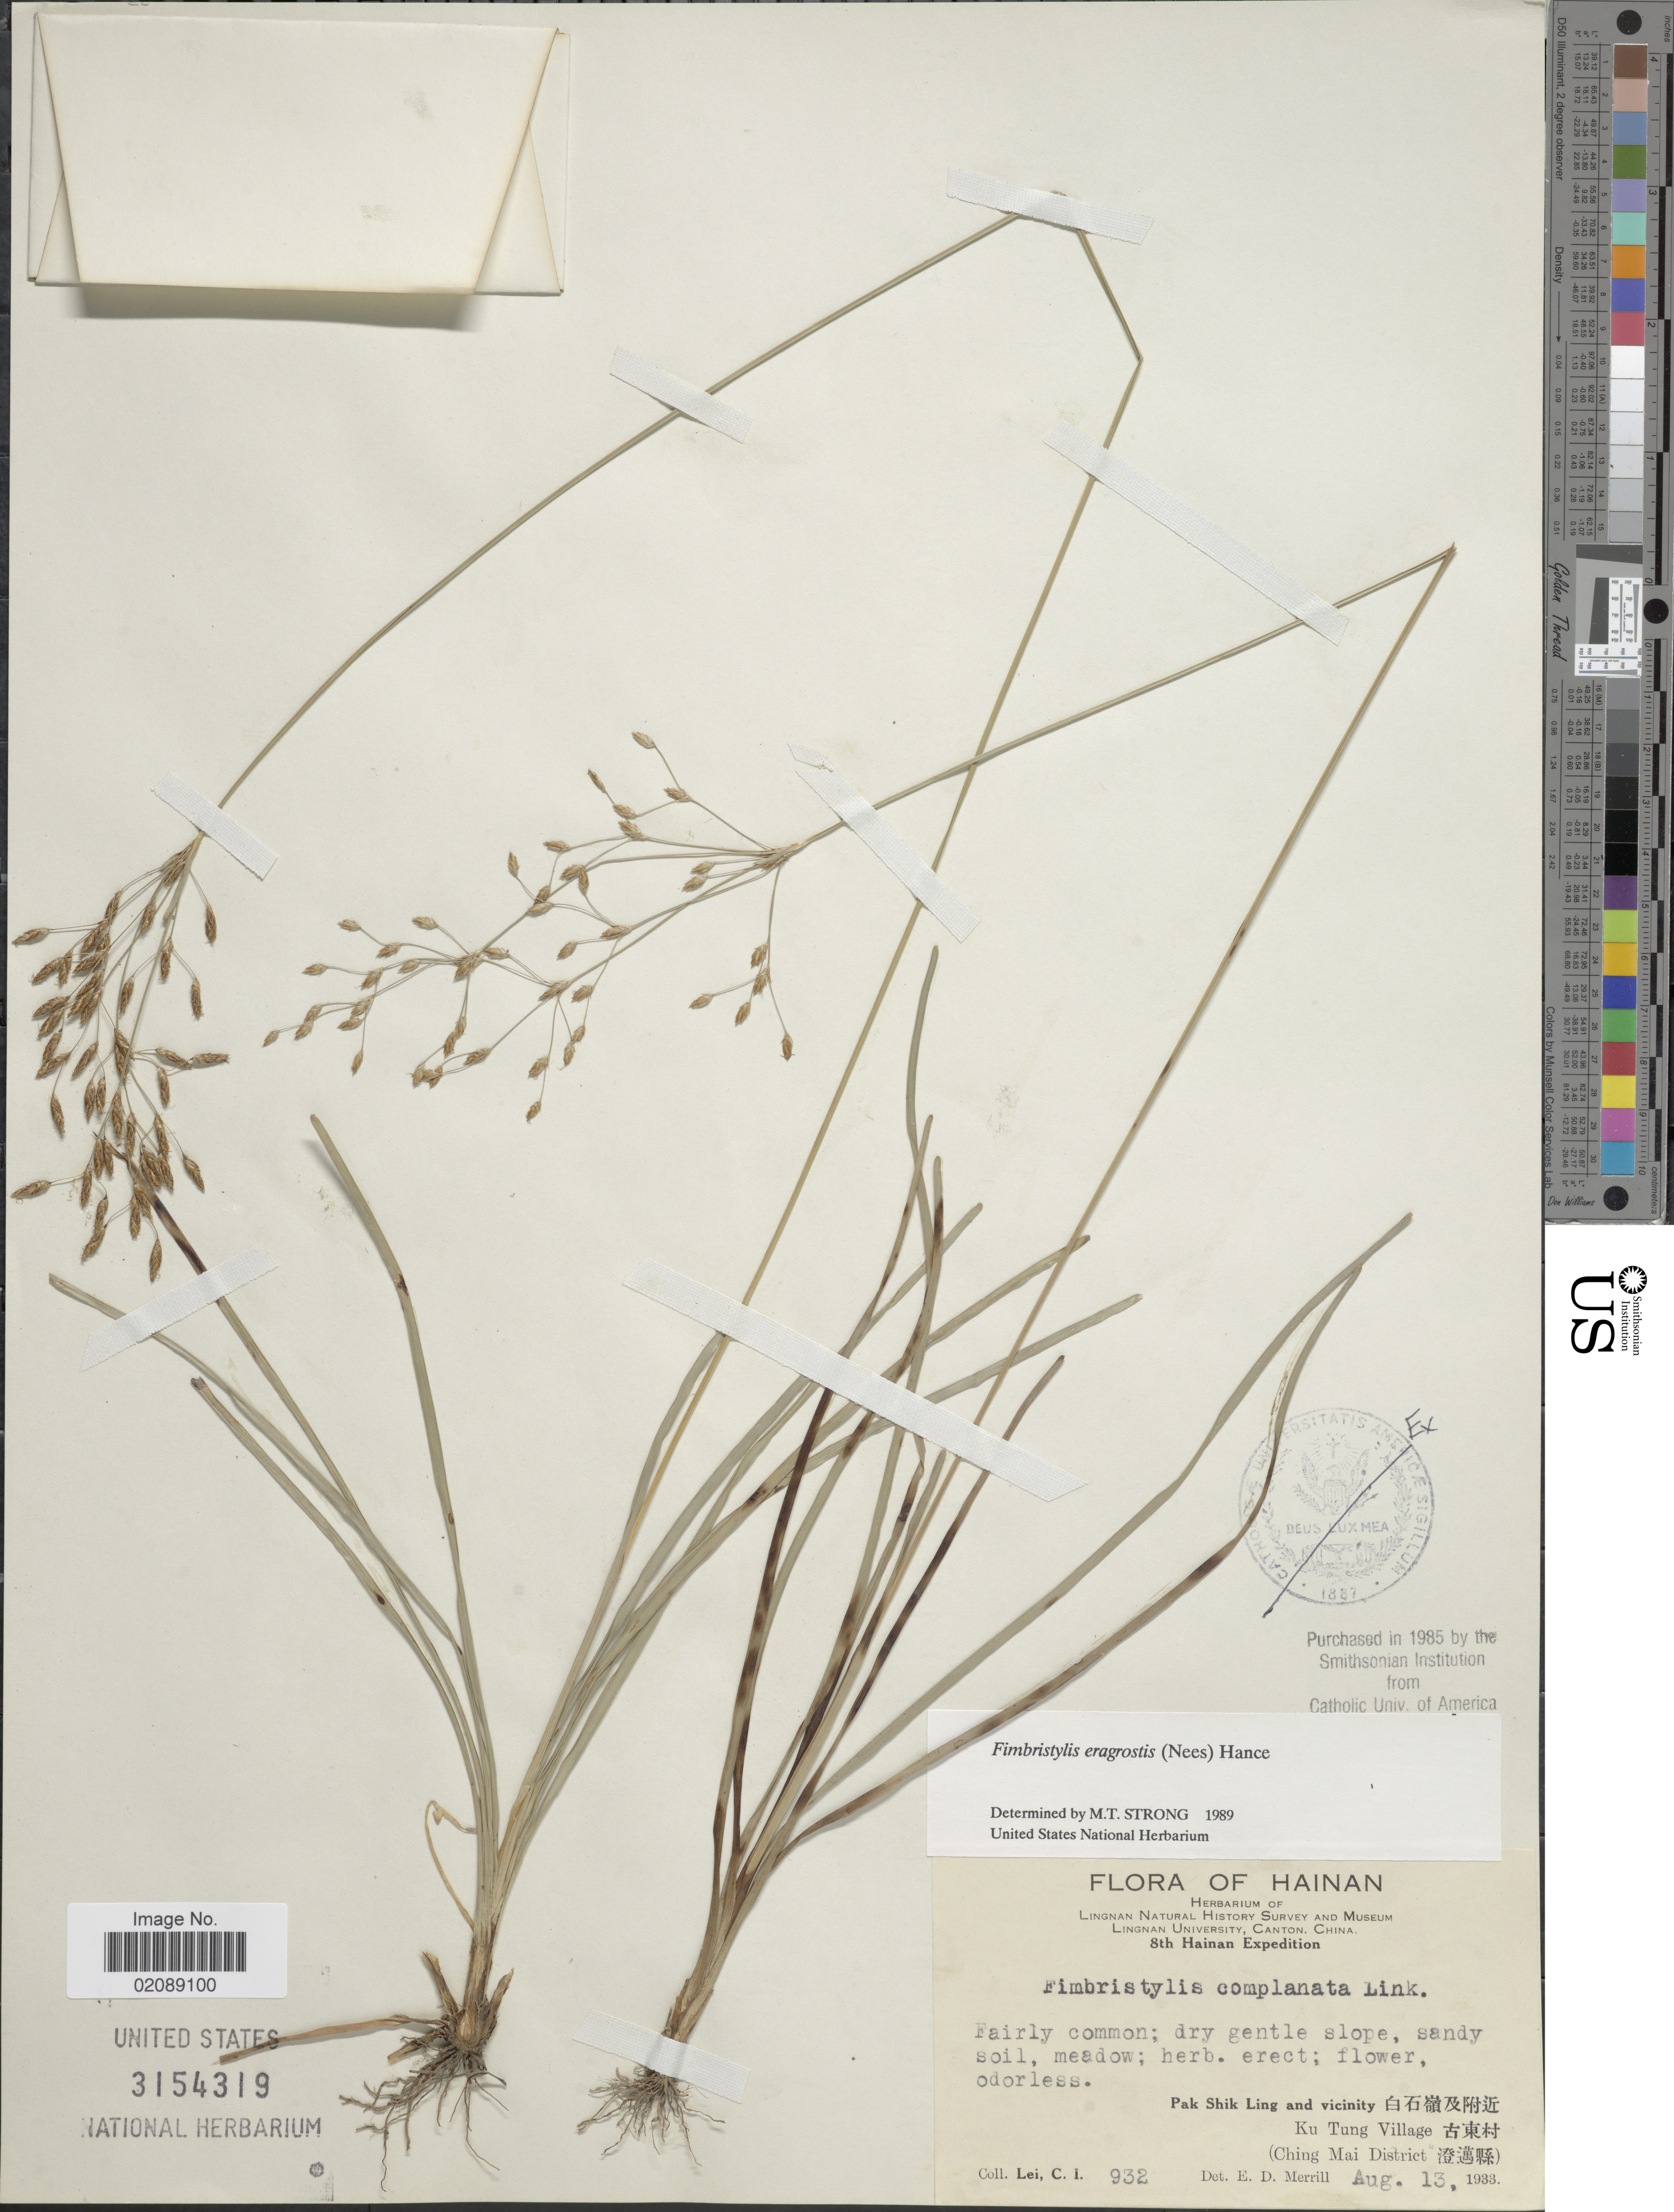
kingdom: Plantae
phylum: Tracheophyta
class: Liliopsida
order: Poales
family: Cyperaceae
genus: Fimbristylis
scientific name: Fimbristylis eragrostis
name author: (Nees) Hance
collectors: C. I. Lei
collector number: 932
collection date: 1933-08-13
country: China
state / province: Hainan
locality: PakShikLing and Vicinity, Ku Tung Village, (Ching Mai District)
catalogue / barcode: US 3154319